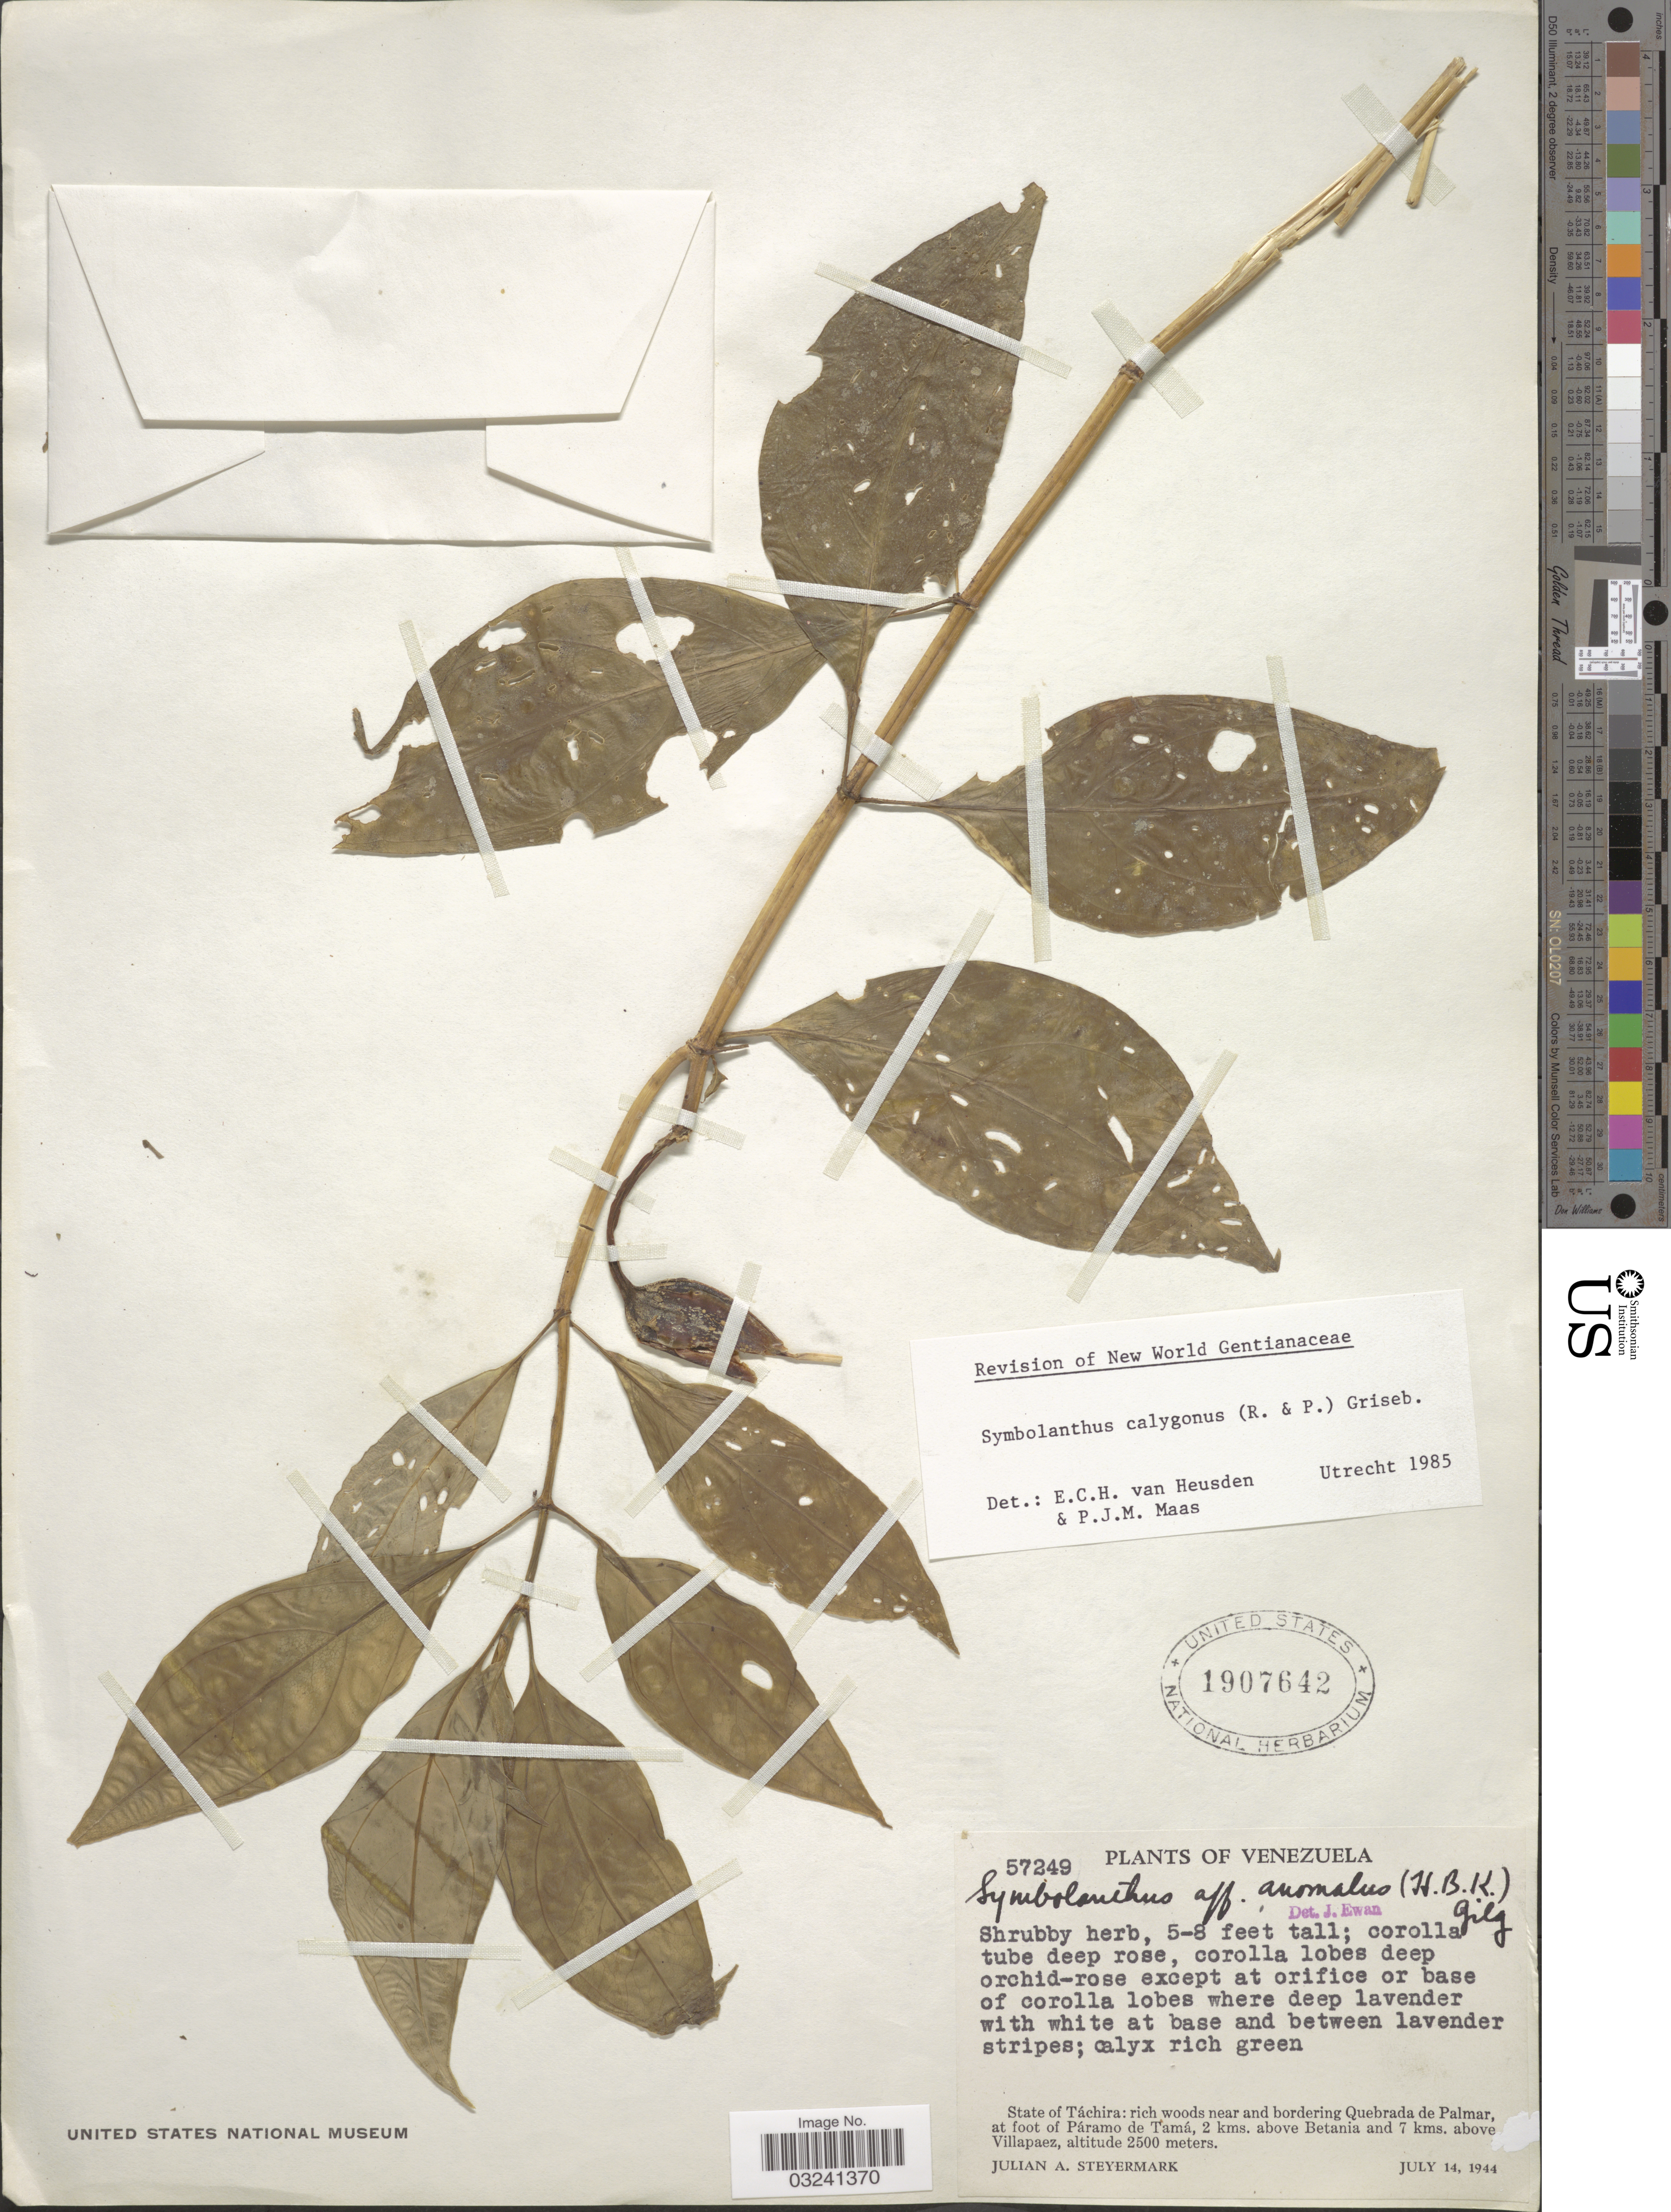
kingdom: Plantae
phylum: Tracheophyta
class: Magnoliopsida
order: Gentianales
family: Gentianaceae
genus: Symbolanthus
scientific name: Symbolanthus calygonus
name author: (Ruiz & Pav.) Griseb. ex Gilg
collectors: J. Steyermark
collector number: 57249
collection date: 1944-07-14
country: Venezuela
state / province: Tachira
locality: Rich woods near and bordering Quebrada de Palmar, at foot of Páramo de Tamá, 2 kms. above Betania and 7 kms. above Villapaez.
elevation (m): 2500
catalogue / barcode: US 1907642